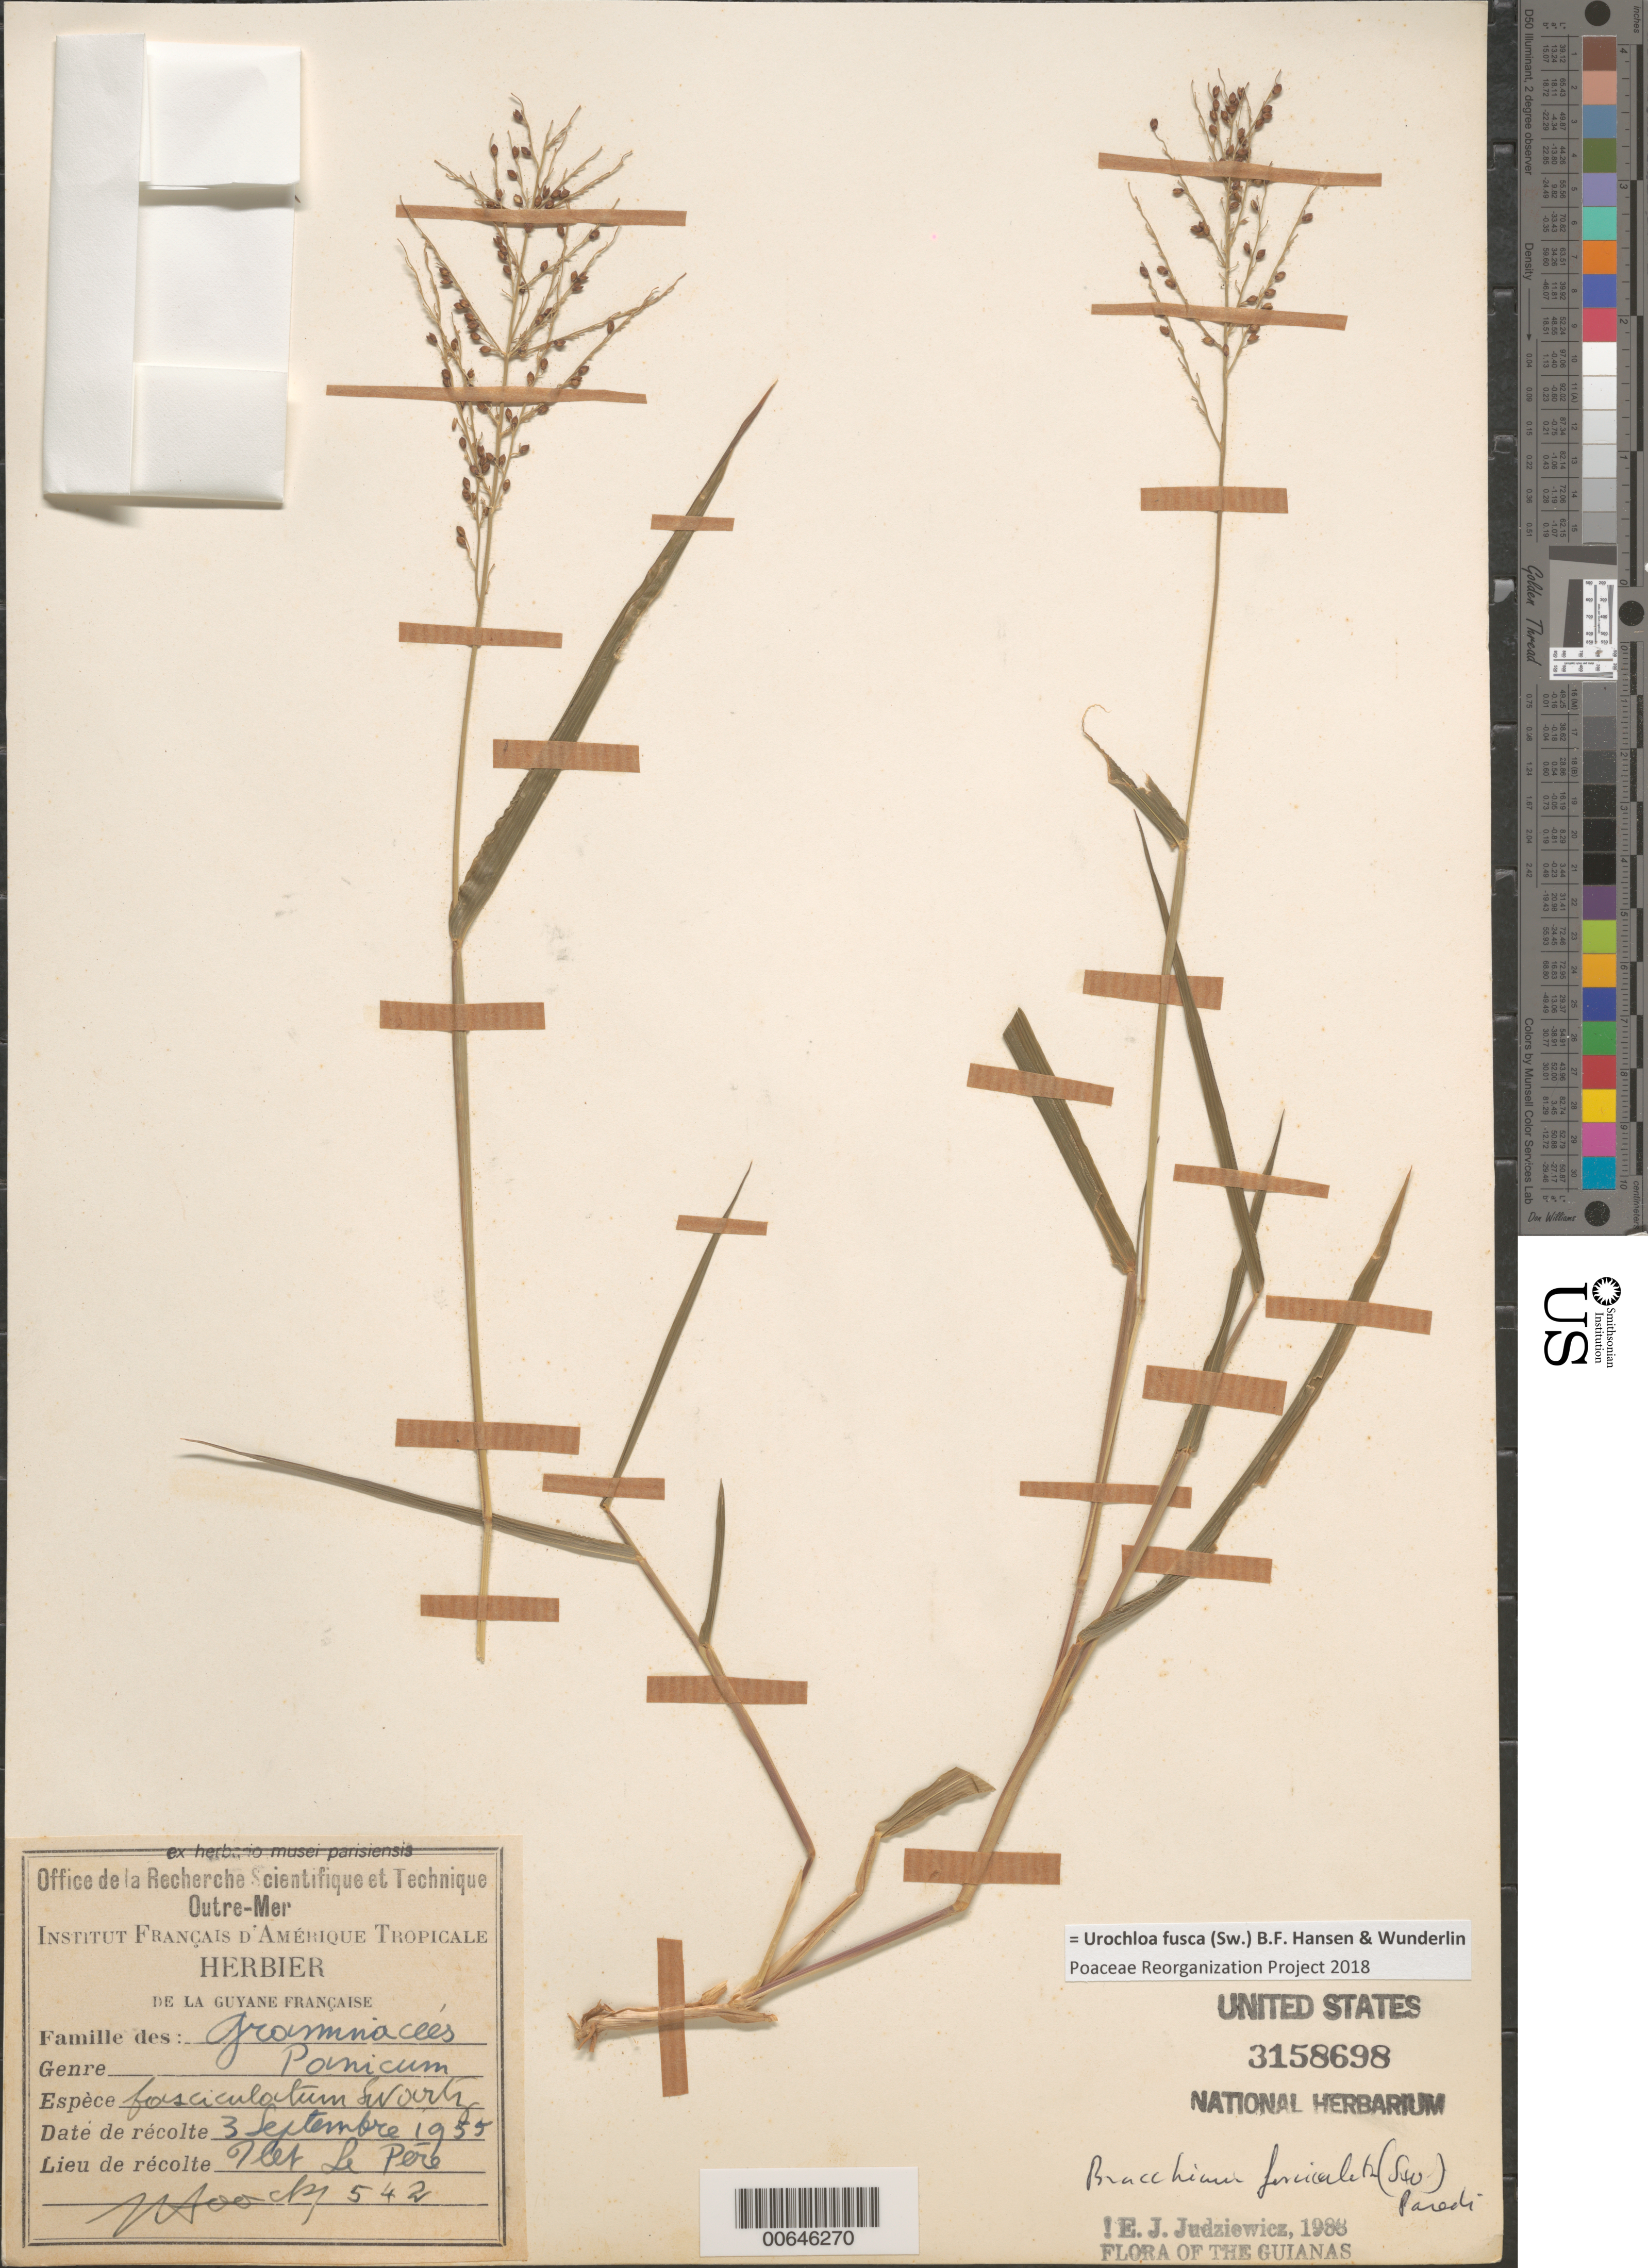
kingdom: Plantae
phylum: Tracheophyta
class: Liliopsida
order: Poales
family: Poaceae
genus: Brachiaria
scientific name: Brachiaria fasciculata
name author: (Sw.) Parodi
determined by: Judziewicz, E. J.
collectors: J. Hoock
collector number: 542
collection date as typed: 3-Sep-55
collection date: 1955-09-03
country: French Guiana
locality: Isles de Pere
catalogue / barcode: US 3158698